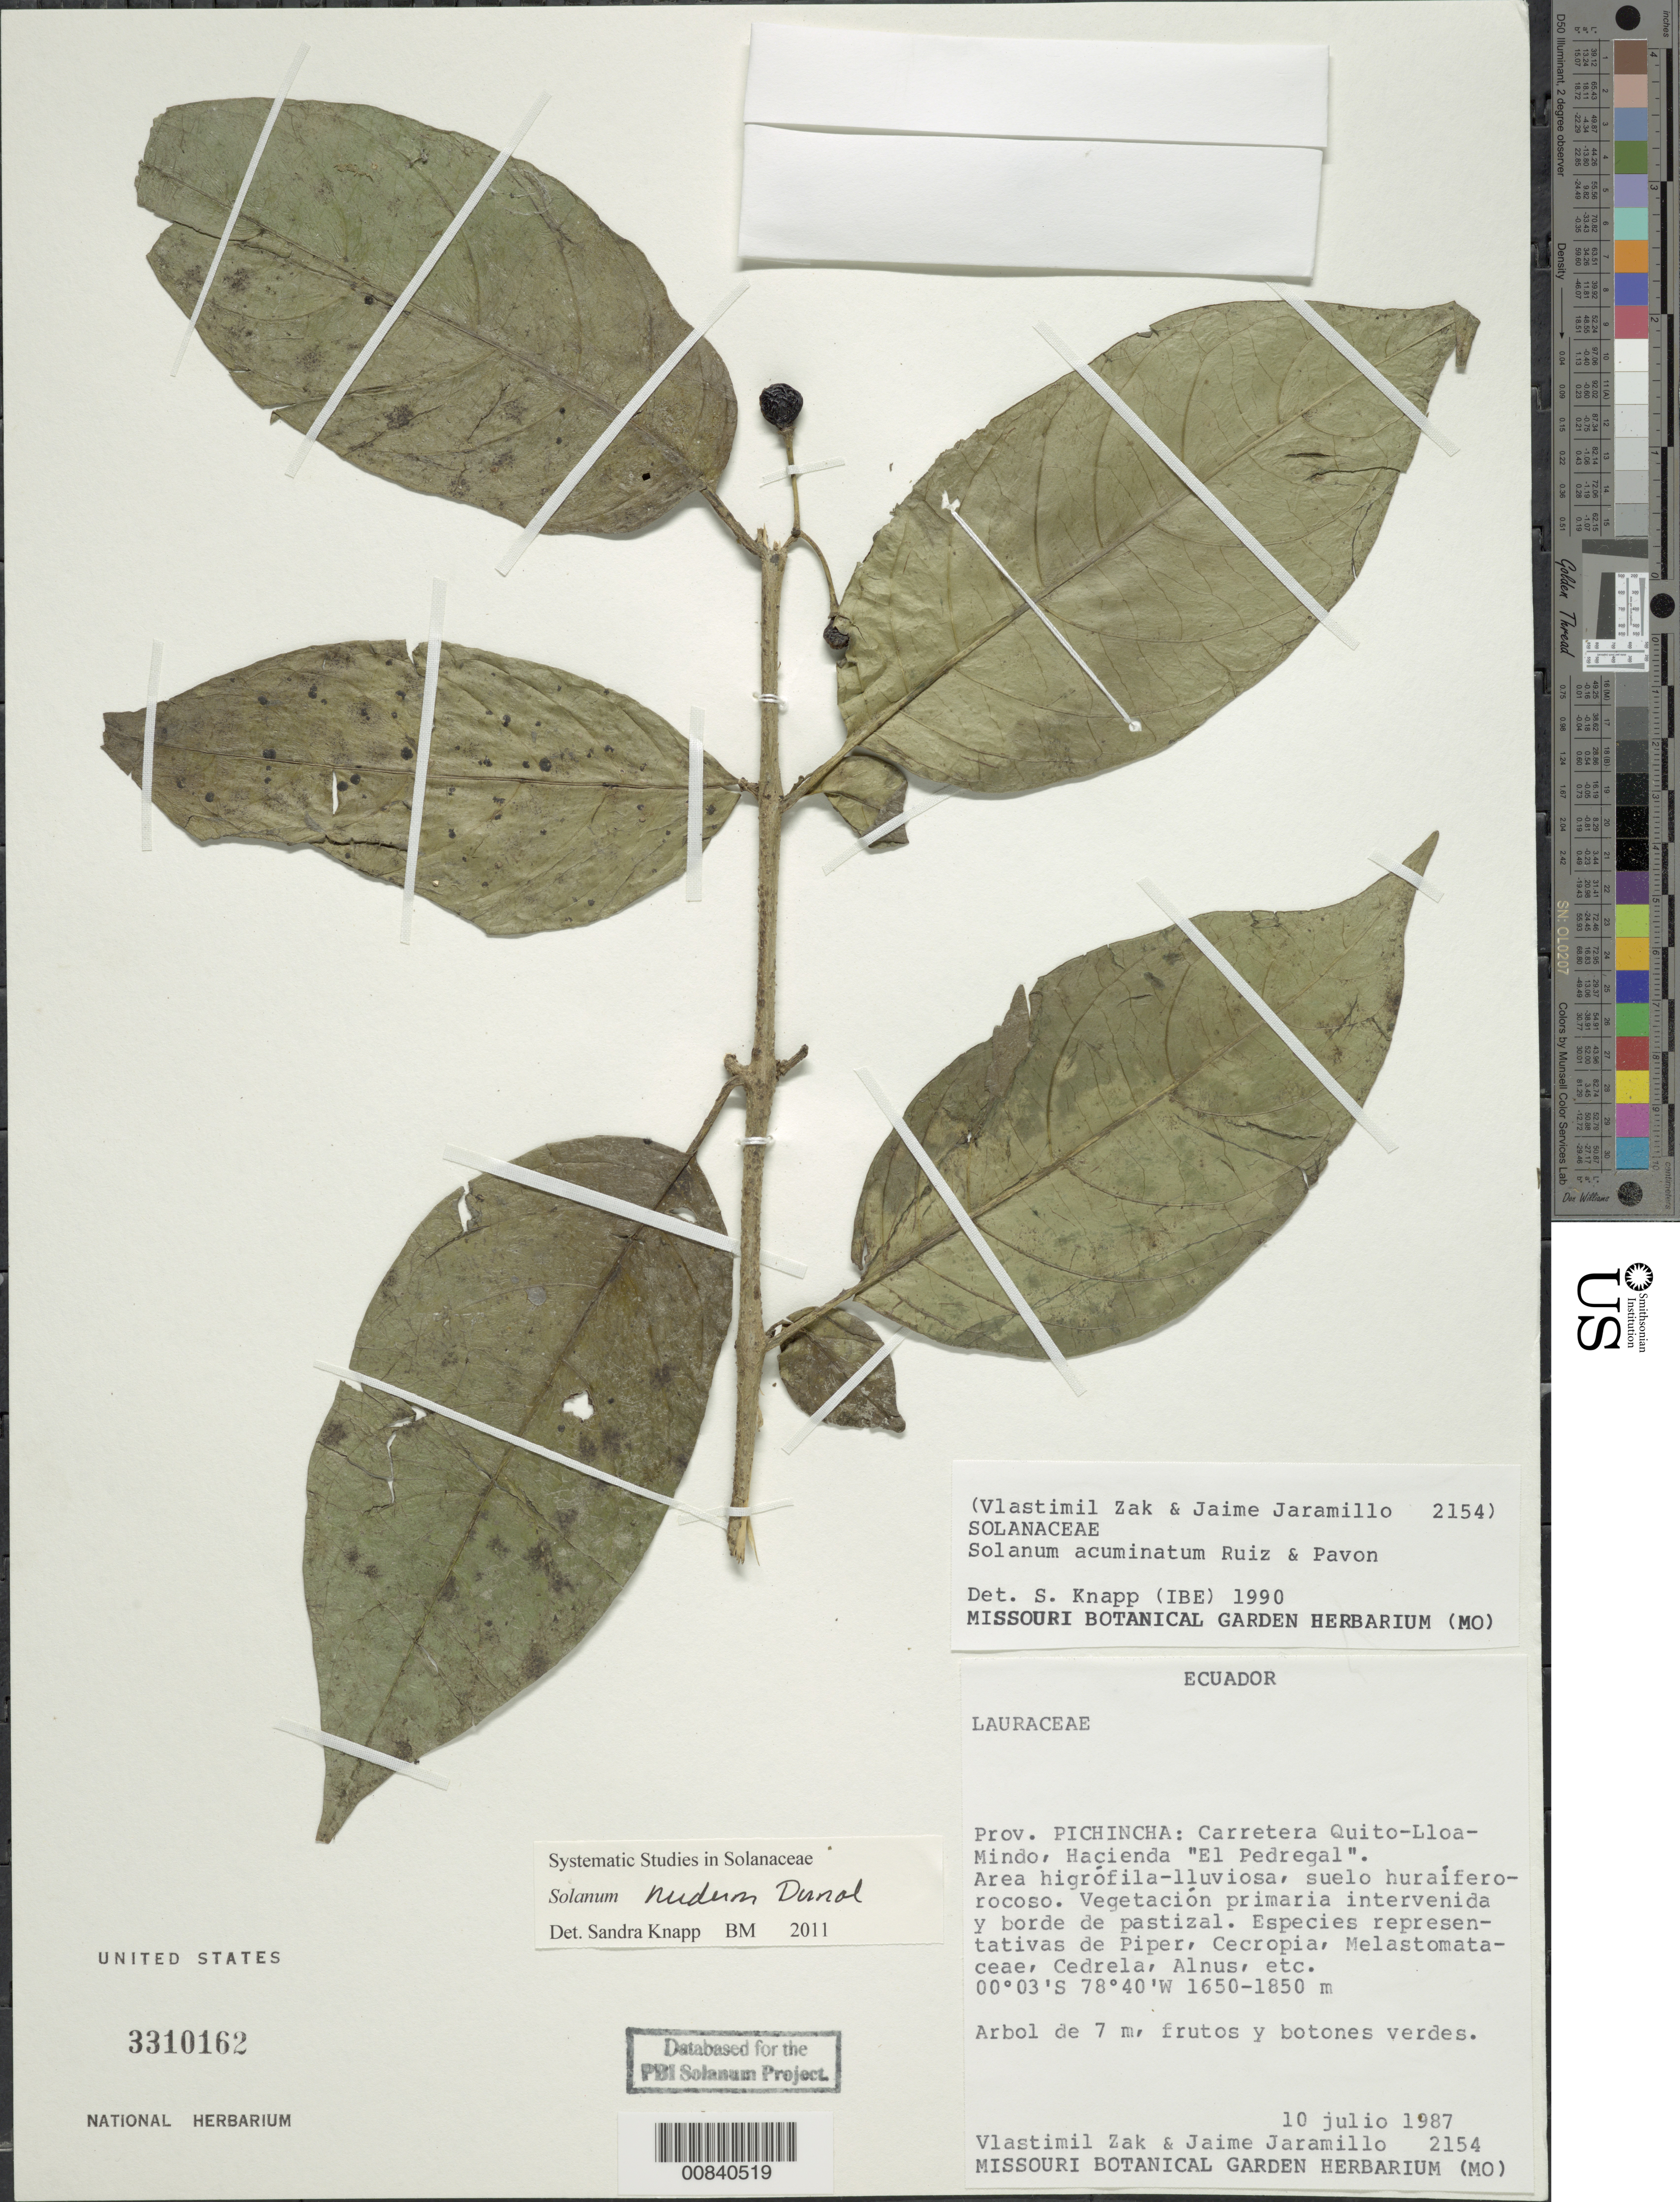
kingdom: Plantae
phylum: Tracheophyta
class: Magnoliopsida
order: Solanales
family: Solanaceae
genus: Solanum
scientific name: Solanum nudum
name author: Dunal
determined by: Knapp, S. D.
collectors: V. Zak & J. L. Jaramillo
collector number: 2154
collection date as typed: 10 Jul 1987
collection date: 1987-07-10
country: Ecuador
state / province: Pichincha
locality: Carretera Quito-Lloa-Mindo, Hacienda "El Pedregal".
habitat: Area higrófila-lluviosa, suelo huraíferorocoso. Vegetación primaria intervenida y borde de pastizal. Especies representativas de Piper, Cecropia, melastomataceae, Cedrela, Alnus, etc.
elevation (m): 1650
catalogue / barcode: US 3310162